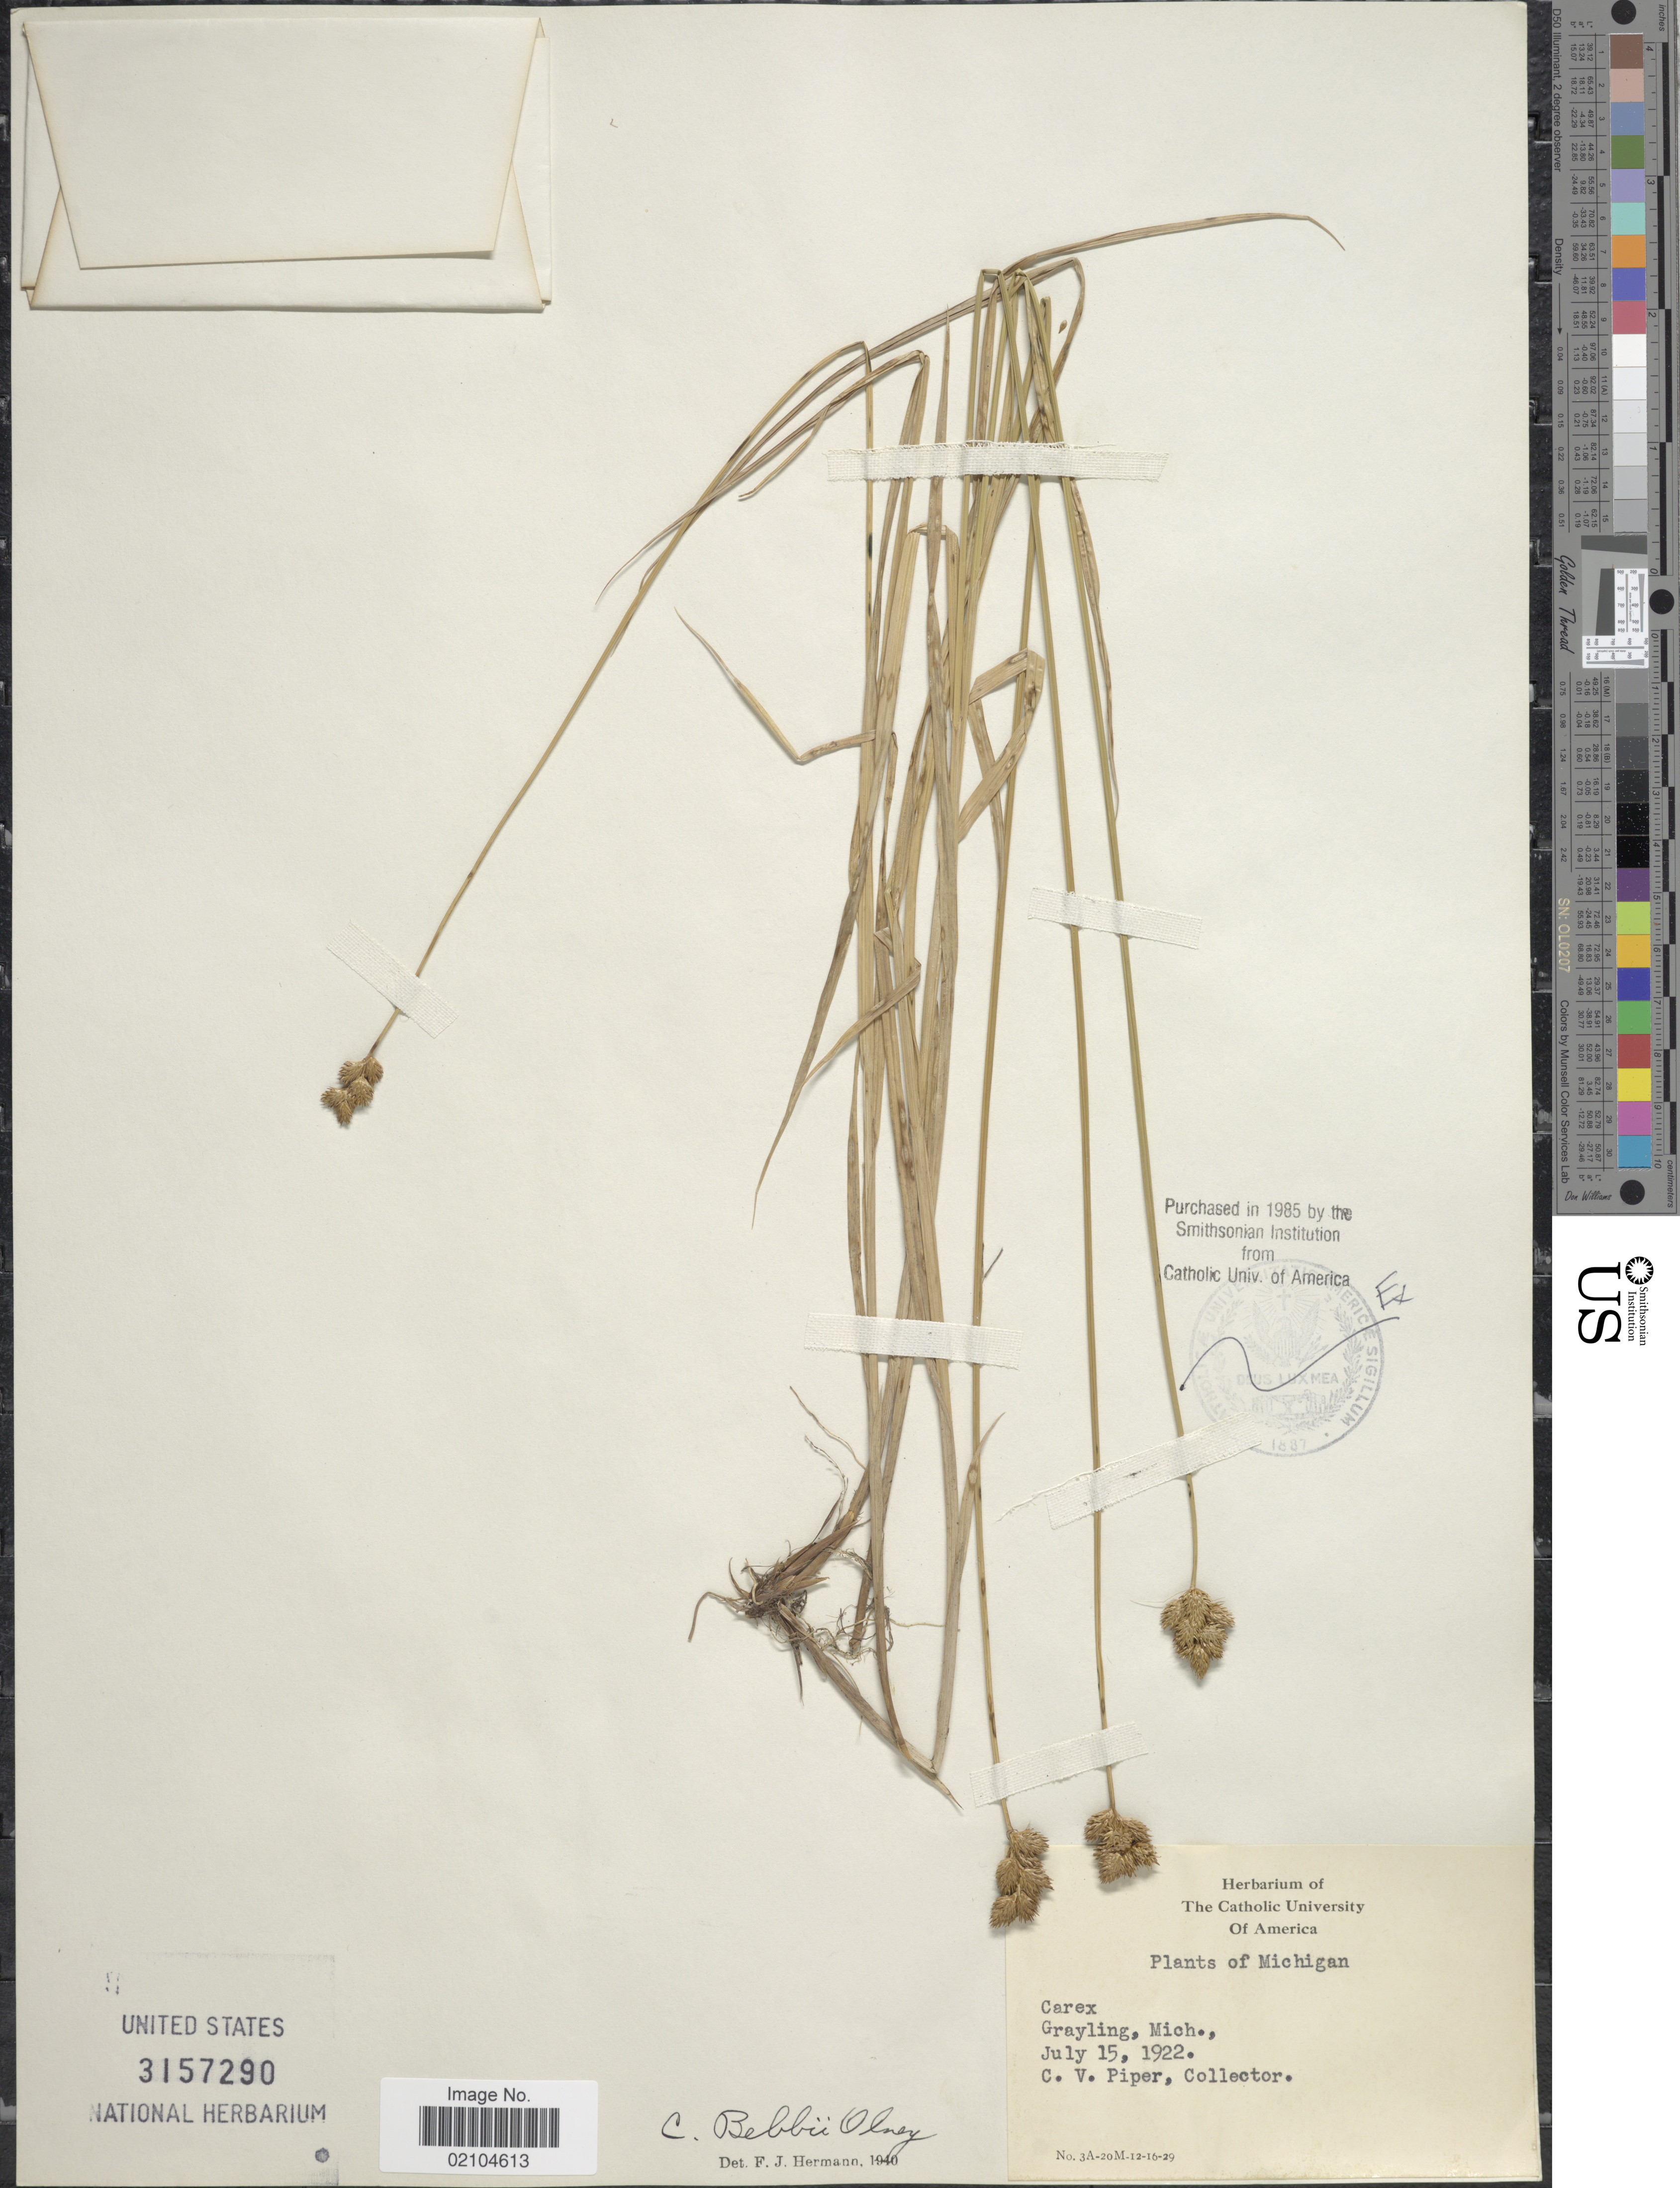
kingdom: Plantae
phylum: Tracheophyta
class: Liliopsida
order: Poales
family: Cyperaceae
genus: Carex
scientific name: Carex bebbii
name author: (L.H. Bailey) Olney ex Fernald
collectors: C. V. Piper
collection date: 1922-07-15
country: United States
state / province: Michigan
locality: Grayling, Mich.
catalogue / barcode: US 3157290